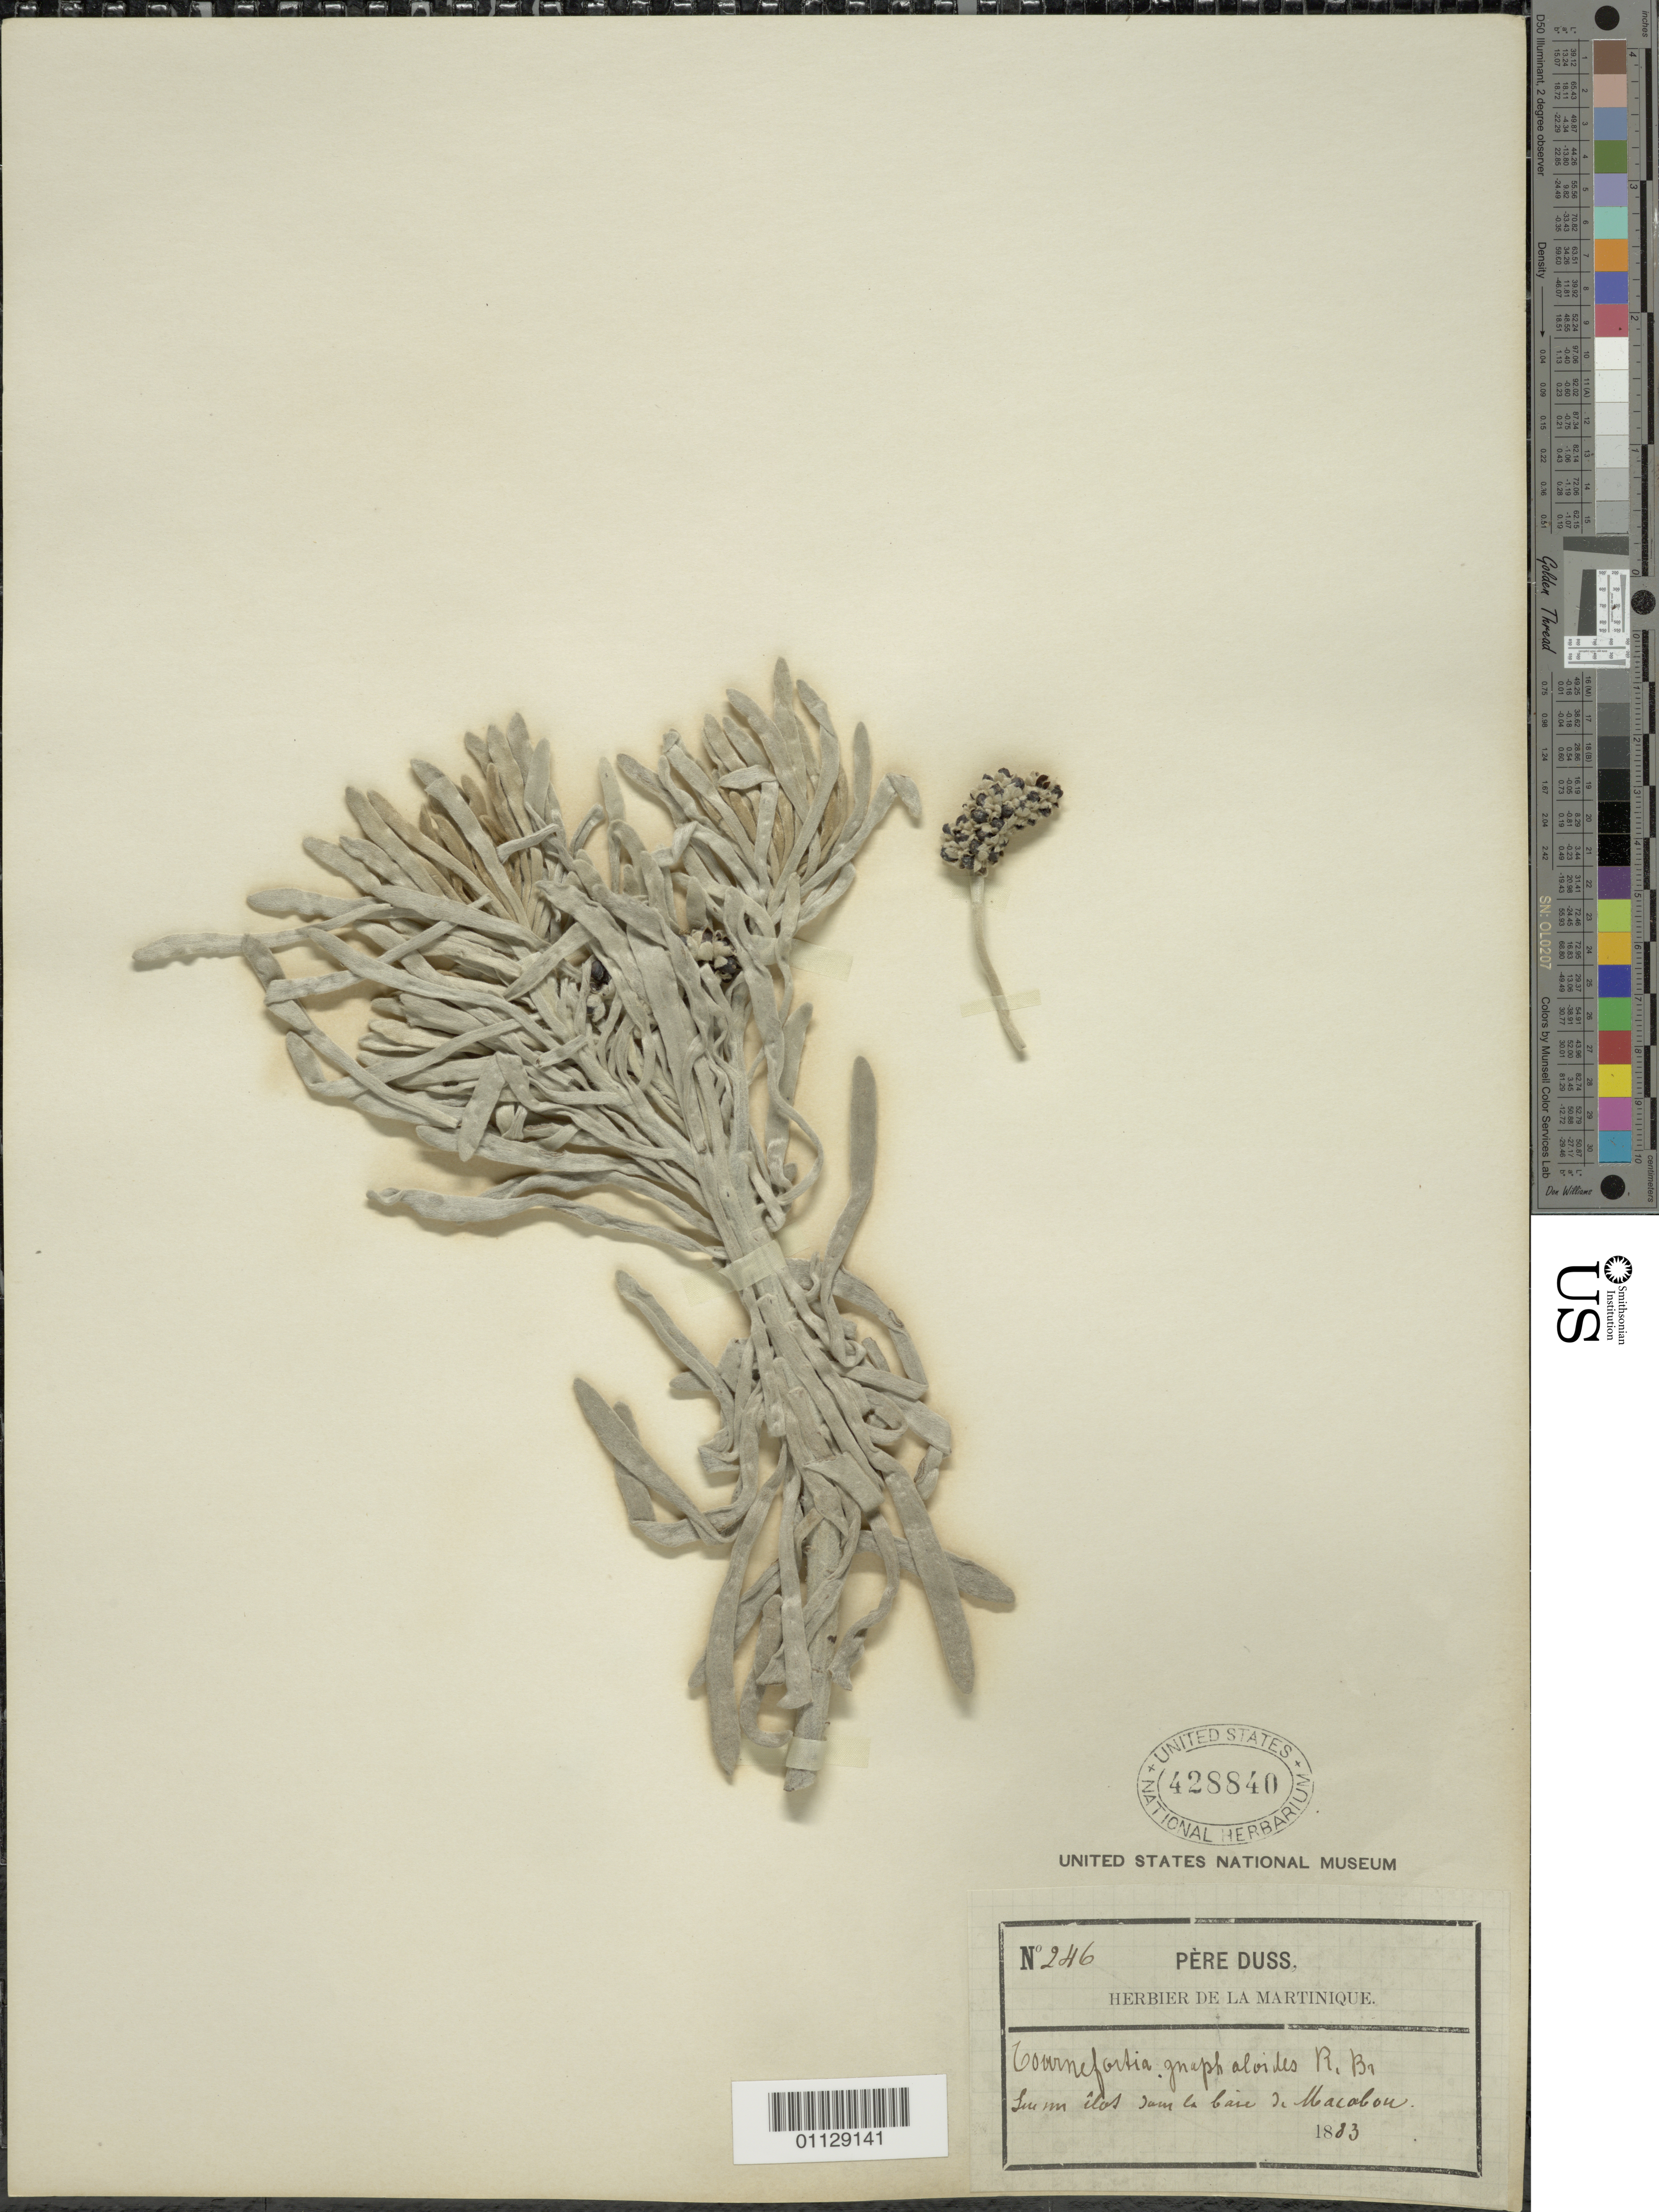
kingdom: Plantae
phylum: Tracheophyta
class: Magnoliopsida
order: Boraginales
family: Heliotropiaceae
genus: Tournefortia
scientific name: Tournefortia gnaphalodes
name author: (L.) R. Br.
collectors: Père Duss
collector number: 246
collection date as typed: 1883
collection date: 1883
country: Martinique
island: Martinique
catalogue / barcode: US 428840